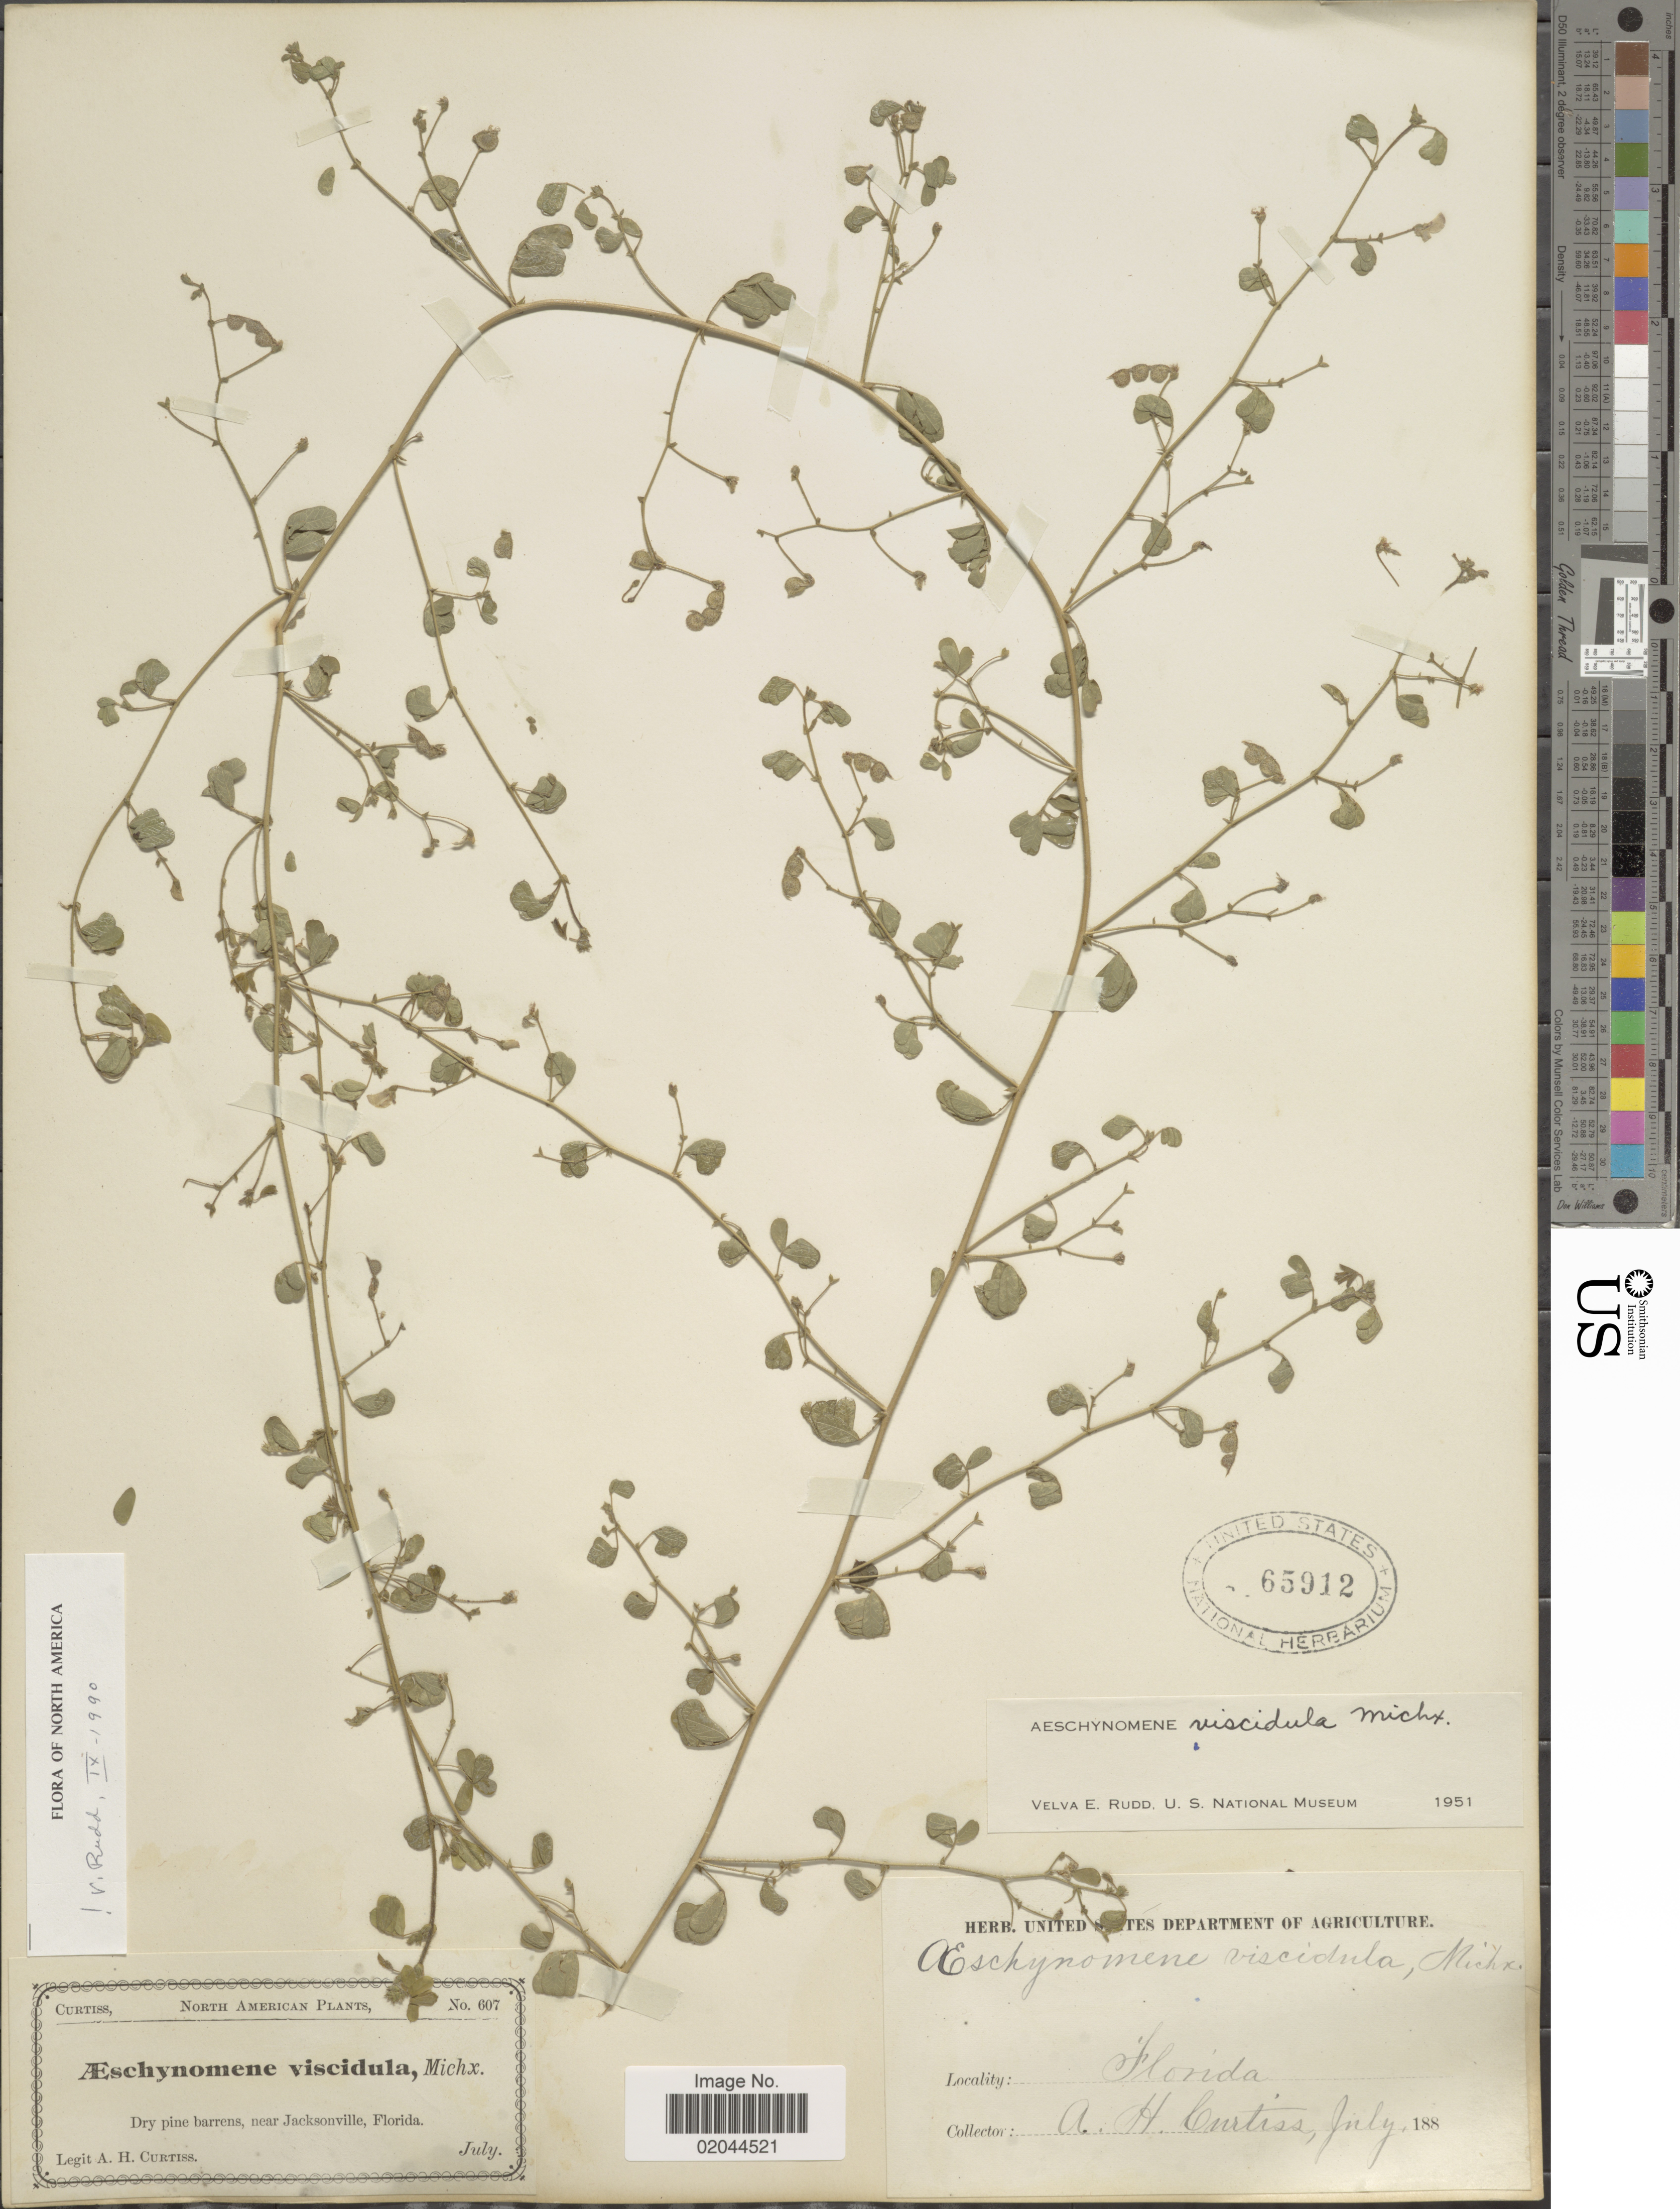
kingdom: Plantae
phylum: Tracheophyta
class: Magnoliopsida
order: Fabales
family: Fabaceae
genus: Aeschynomene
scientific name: Aeschynomene viscidula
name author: Michx.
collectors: A. H. Curtiss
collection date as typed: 188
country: United States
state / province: Florida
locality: near Jacksonville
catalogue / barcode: US 65912